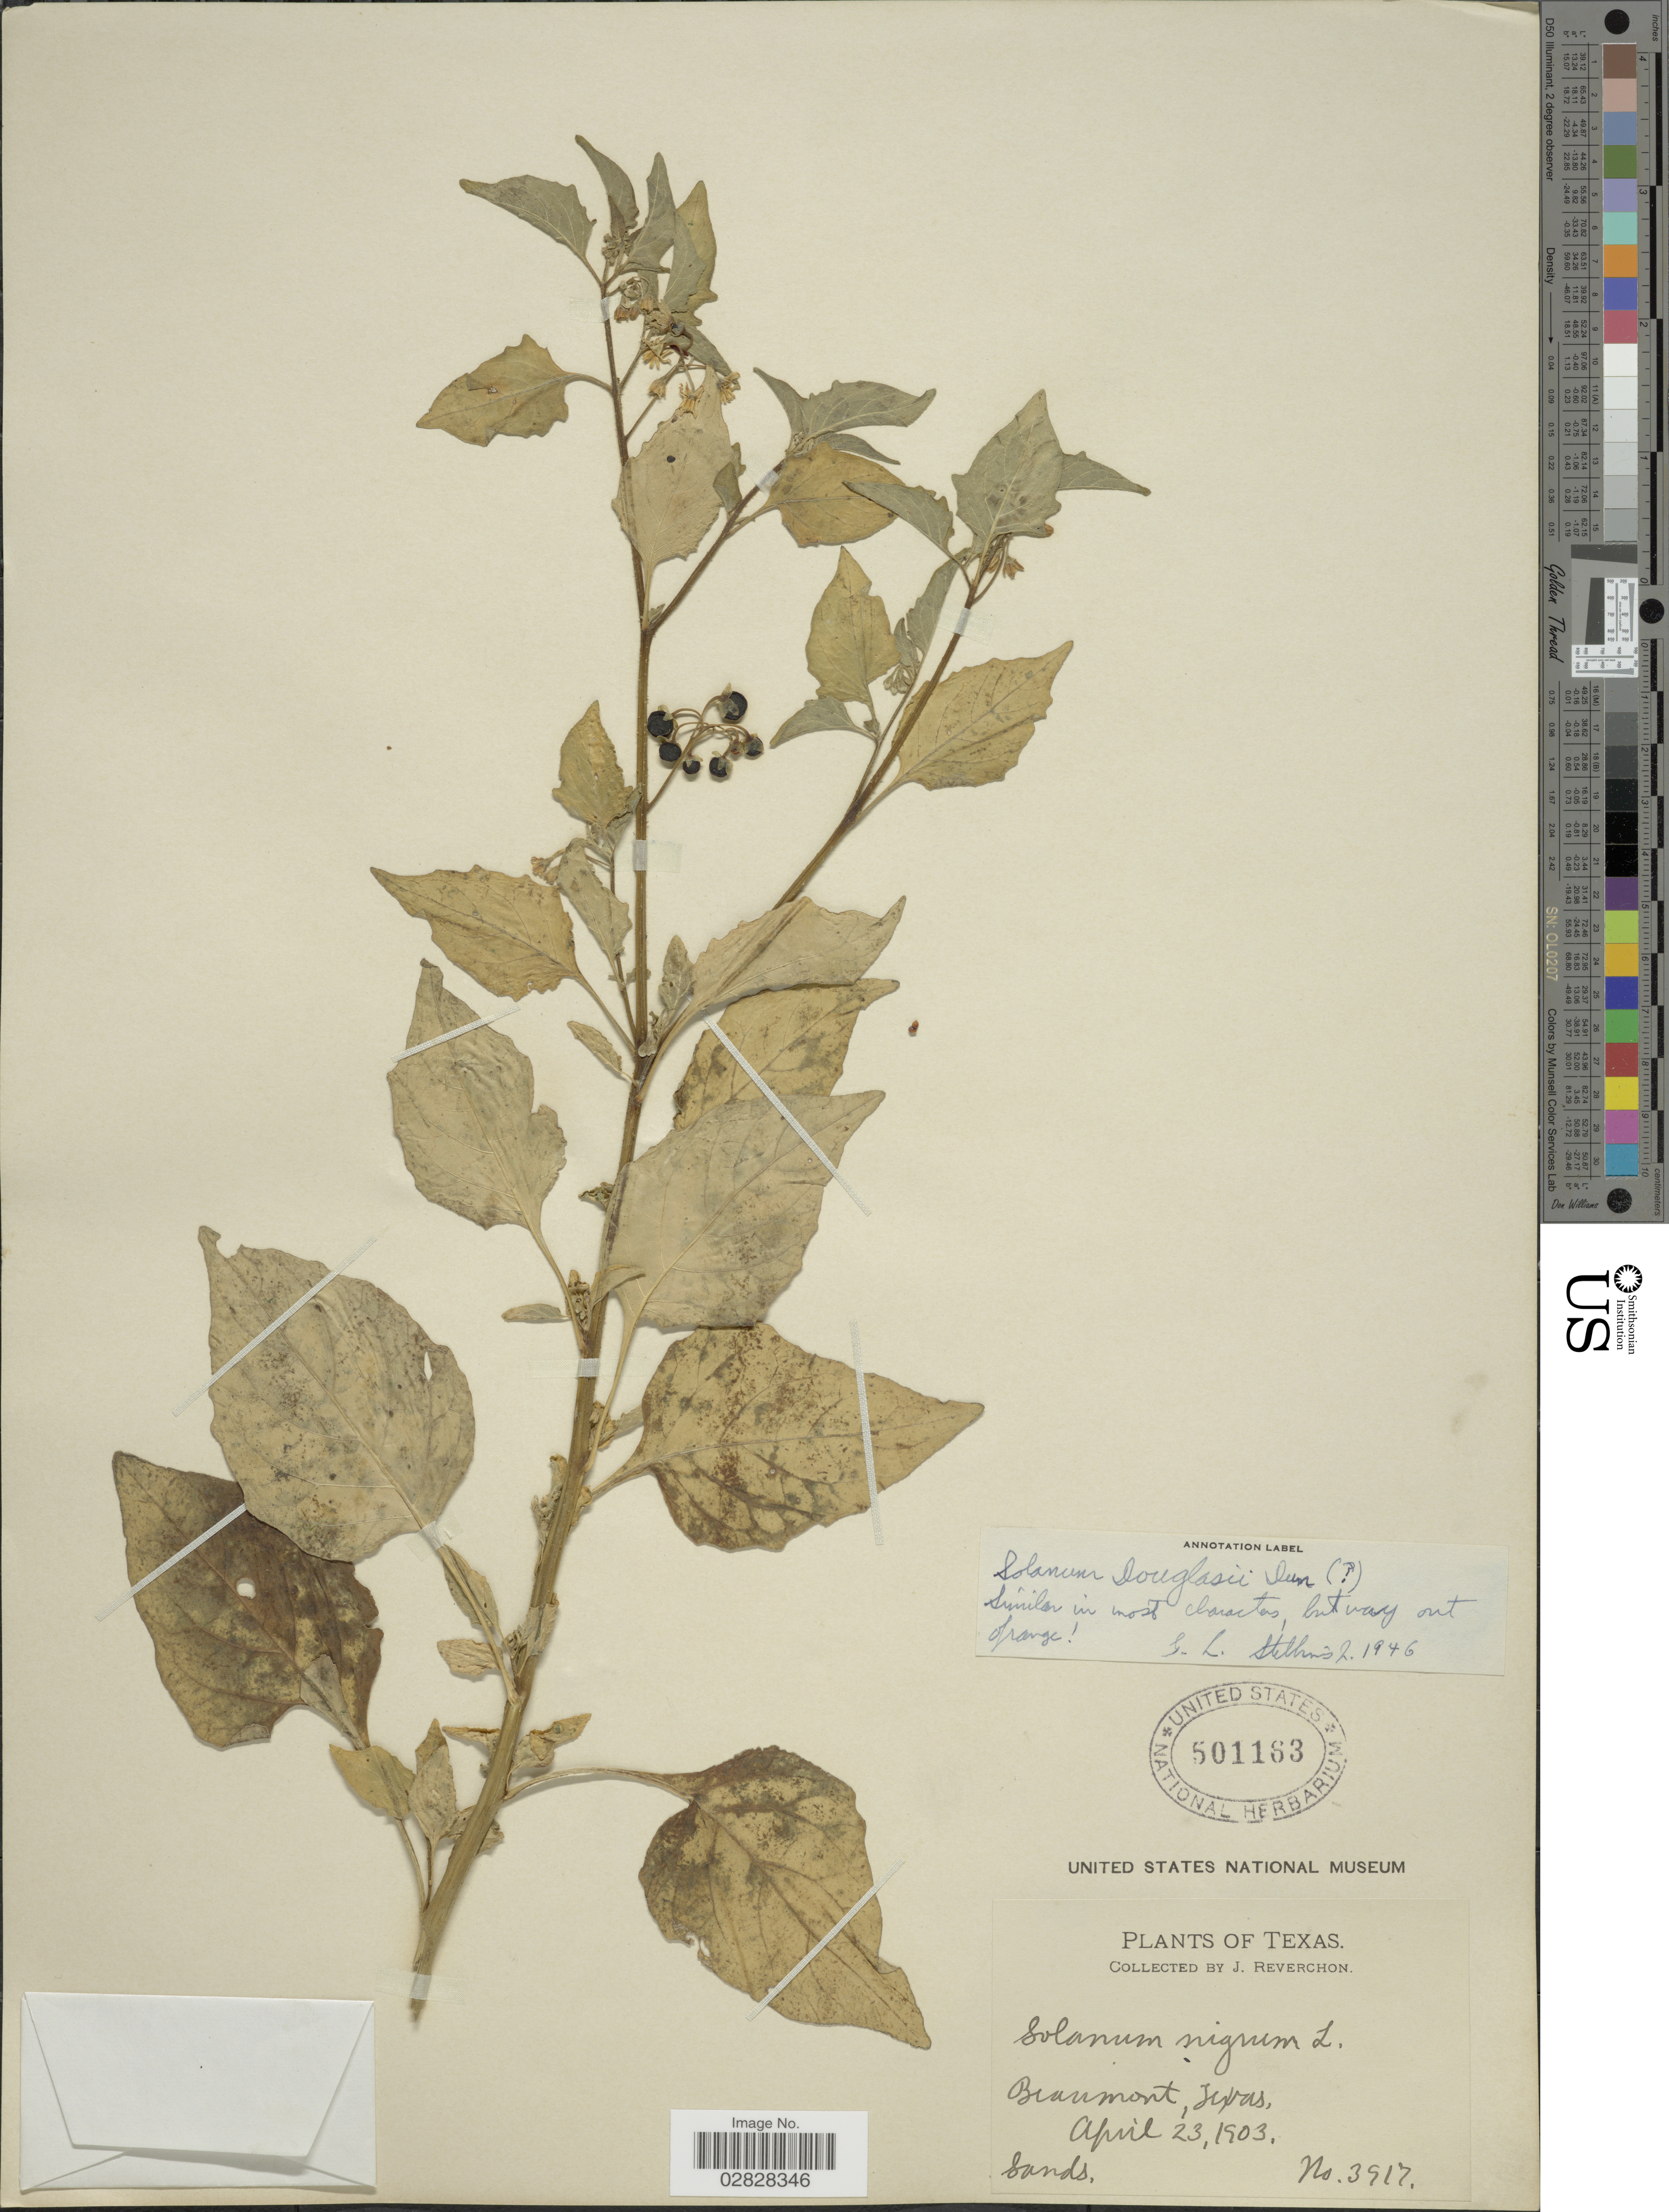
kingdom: Plantae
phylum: Tracheophyta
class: Magnoliopsida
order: Solanales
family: Solanaceae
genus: Solanum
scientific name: Solanum douglasii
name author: Dunal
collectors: J. Reverchon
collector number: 3917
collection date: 1903-04-23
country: United States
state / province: Texas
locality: Beaumont.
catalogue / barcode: US 501163